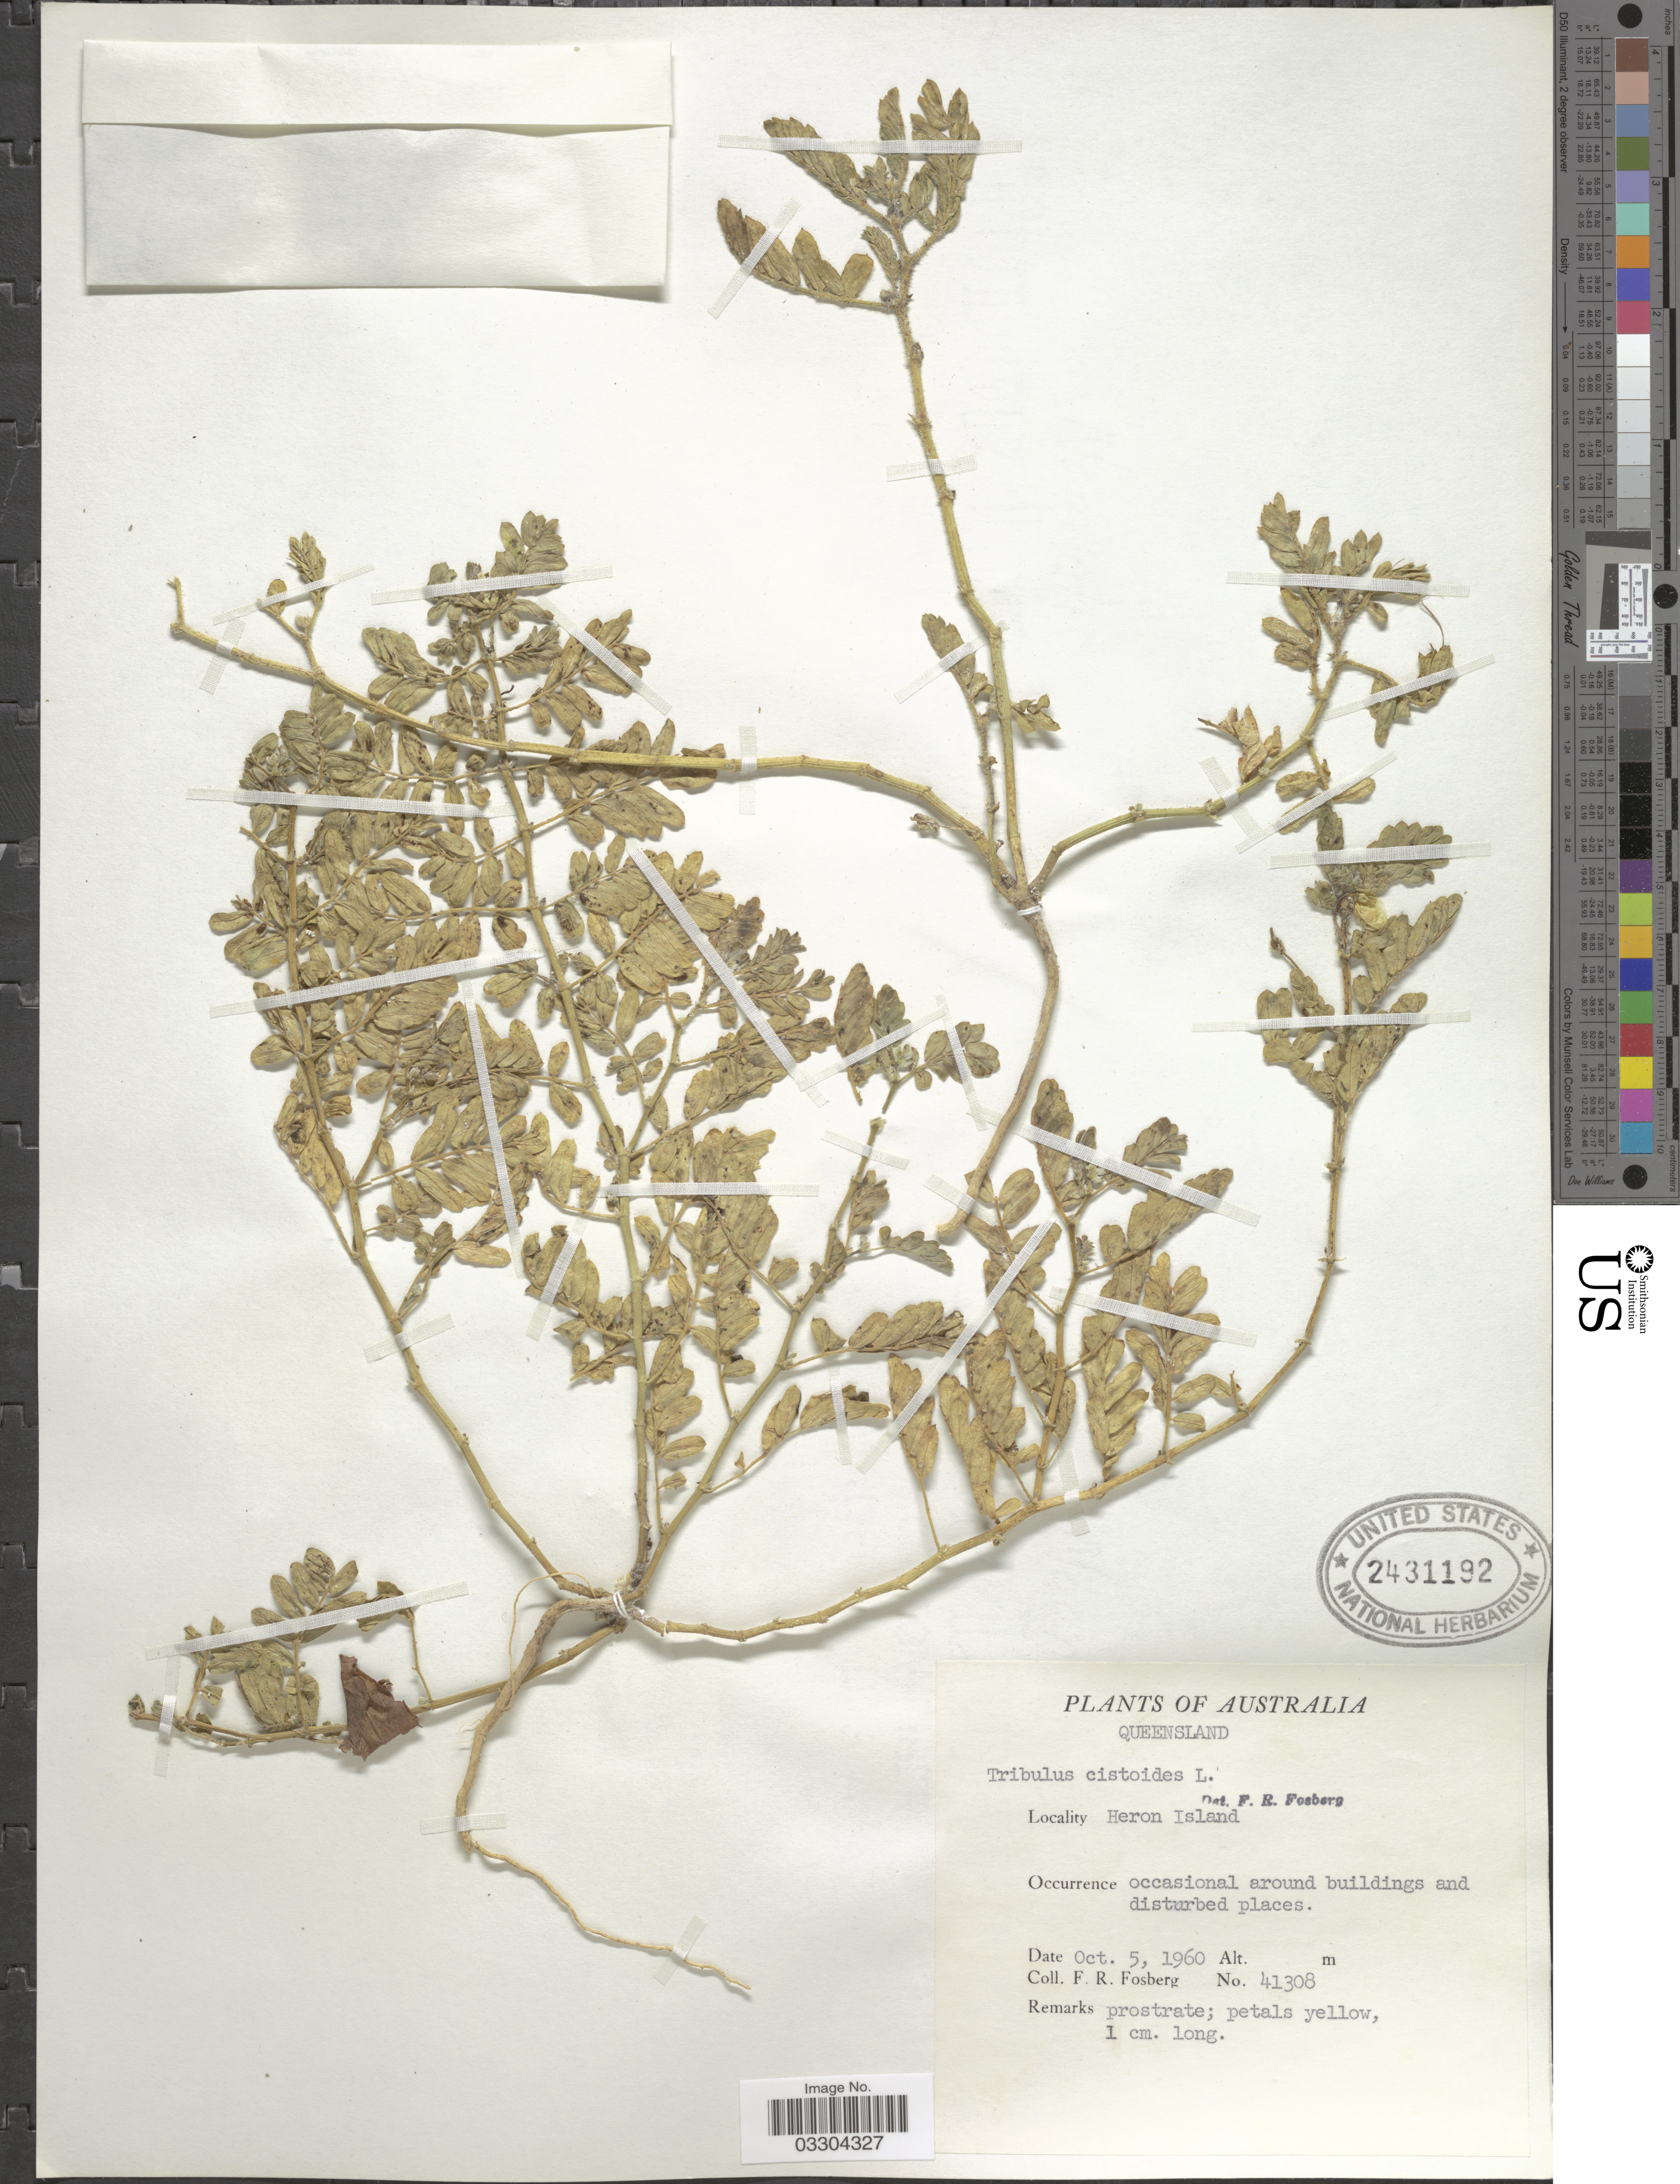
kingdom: Plantae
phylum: Tracheophyta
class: Magnoliopsida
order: Zygophyllales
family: Zygophyllaceae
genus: Tribulus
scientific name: Tribulus cistoides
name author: L.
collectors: F. R. Fosberg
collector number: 41308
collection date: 1960-10-05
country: Australia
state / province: Queensland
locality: Heron Island. Around buildings and disturbed places.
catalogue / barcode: US 2431192